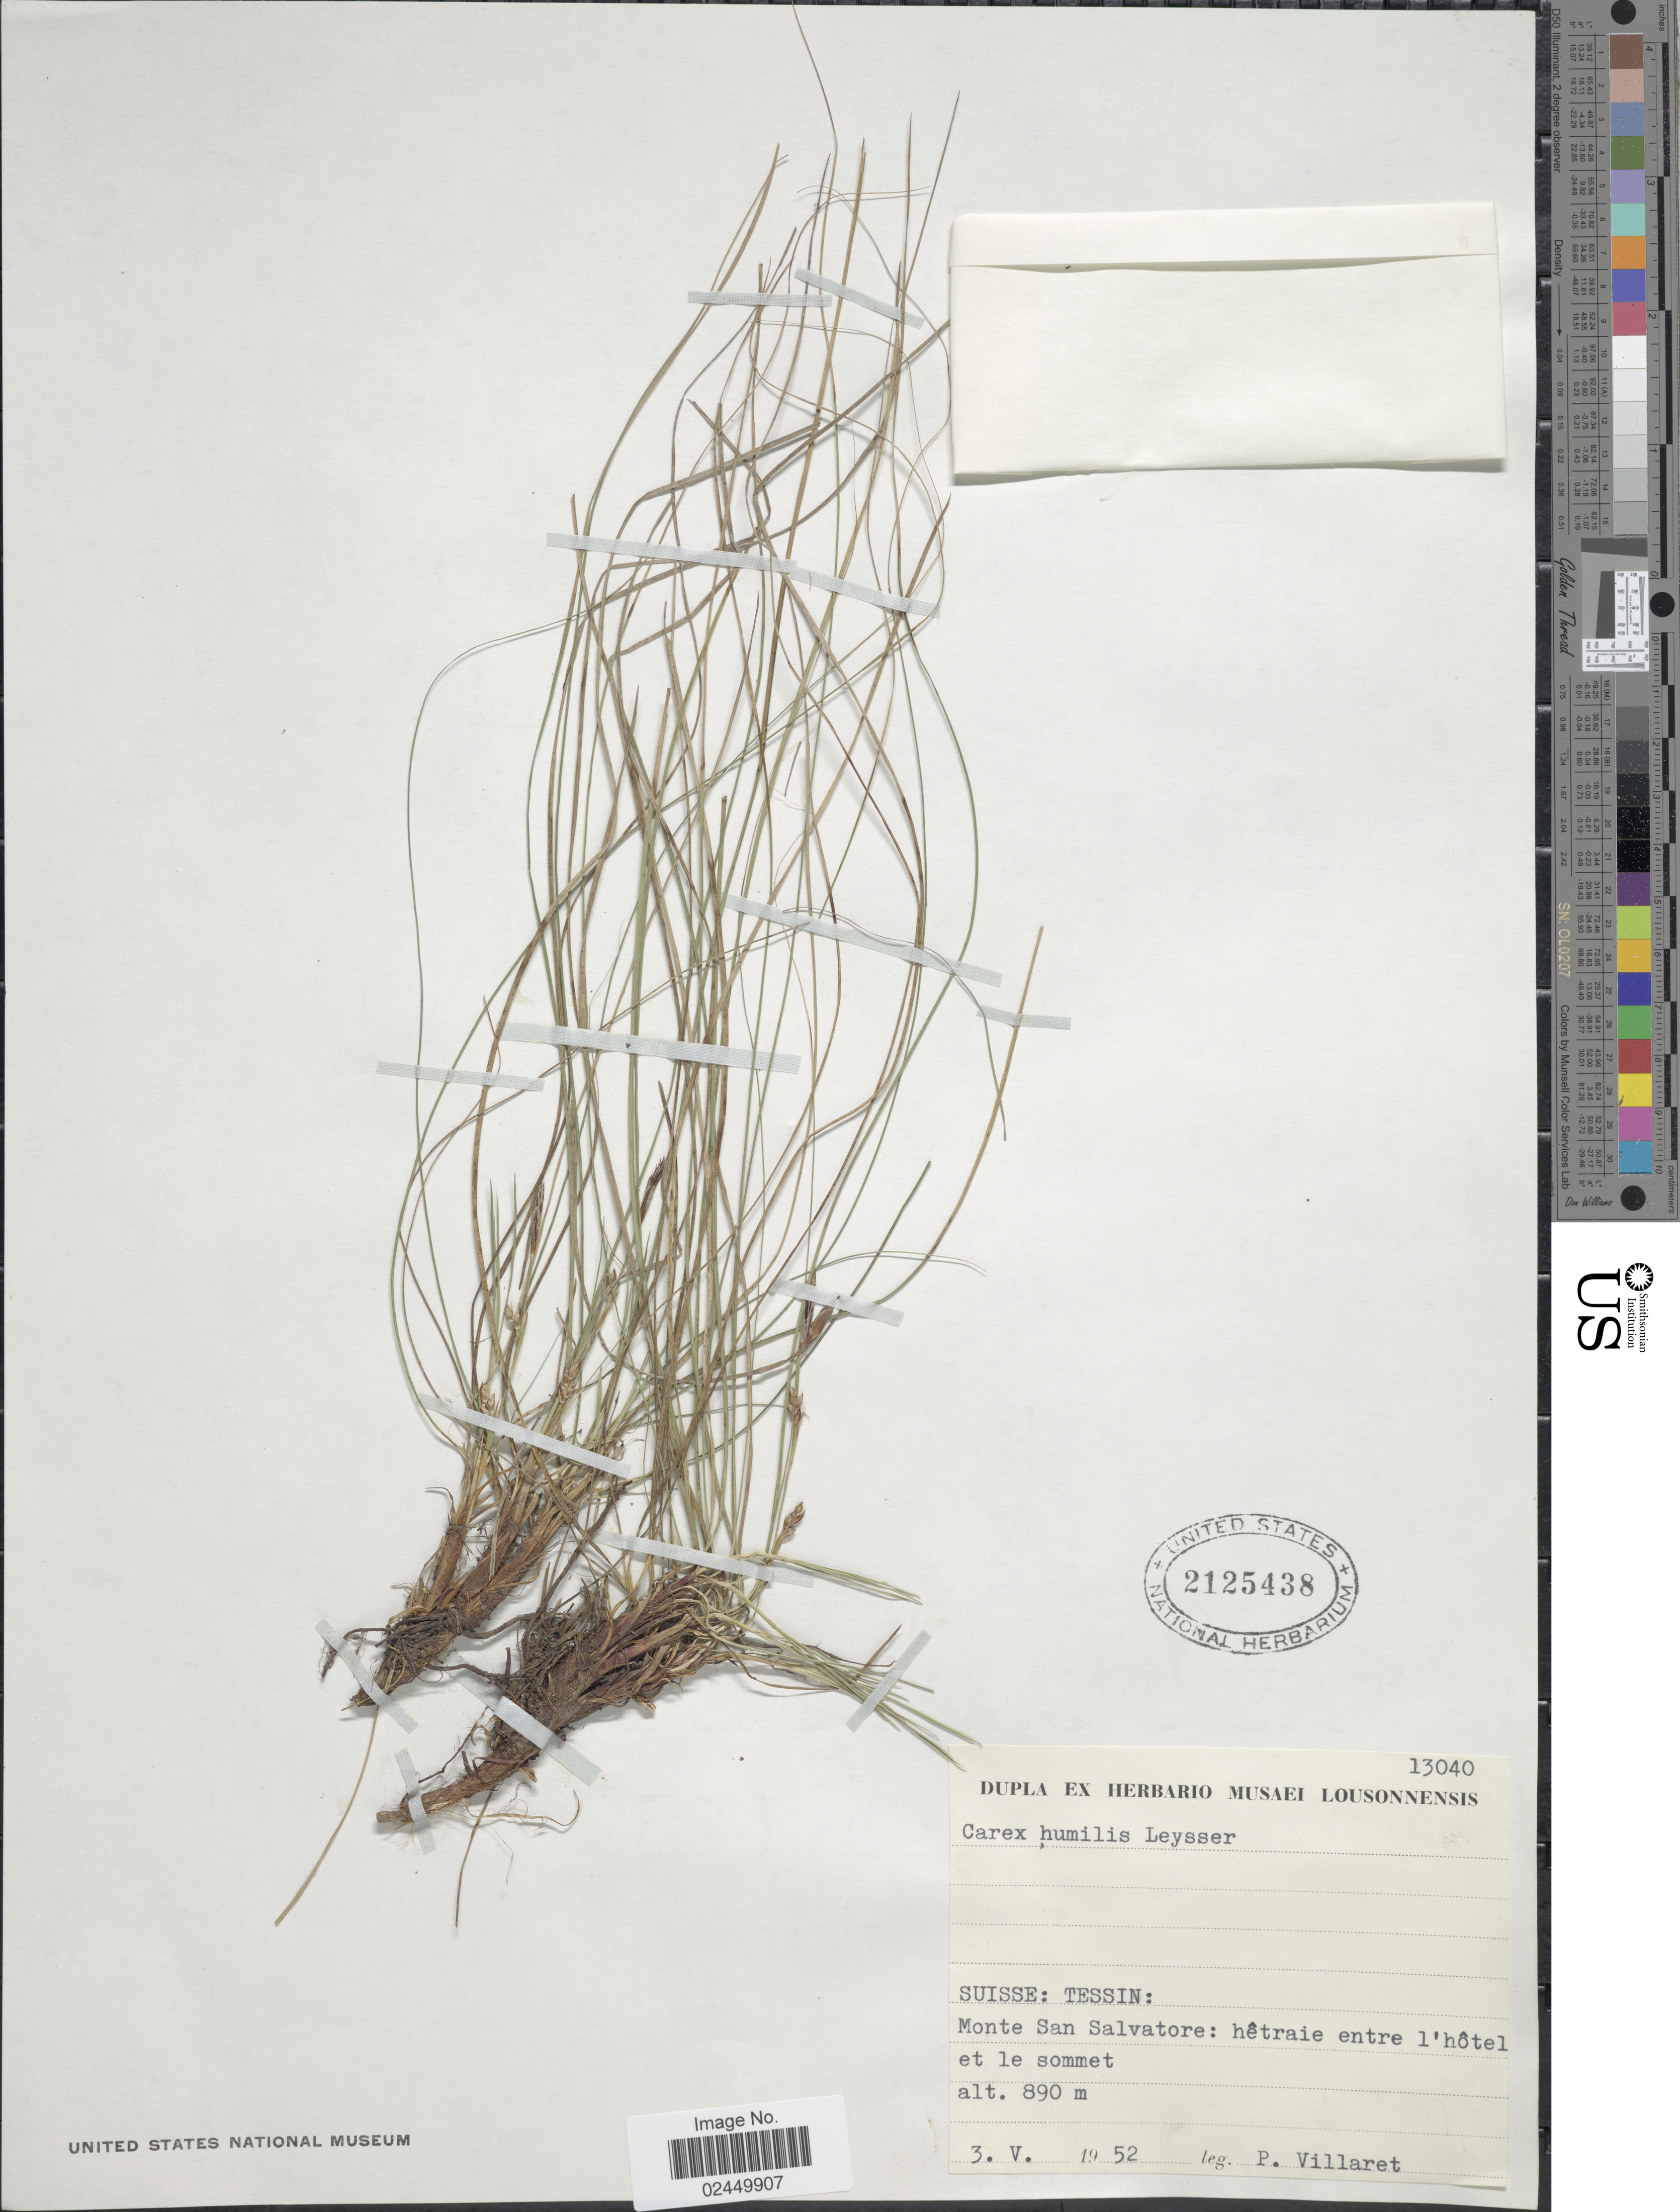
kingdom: Plantae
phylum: Tracheophyta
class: Liliopsida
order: Poales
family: Cyperaceae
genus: Carex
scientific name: Carex humilis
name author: Leyss.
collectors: P. Villaret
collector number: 13040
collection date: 1952-05-03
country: Switzerland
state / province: Ticino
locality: Suisse: Tessin: Monte San Salvatore: hetraie entre l'hotel et le sommet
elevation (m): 890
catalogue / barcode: US 2125438